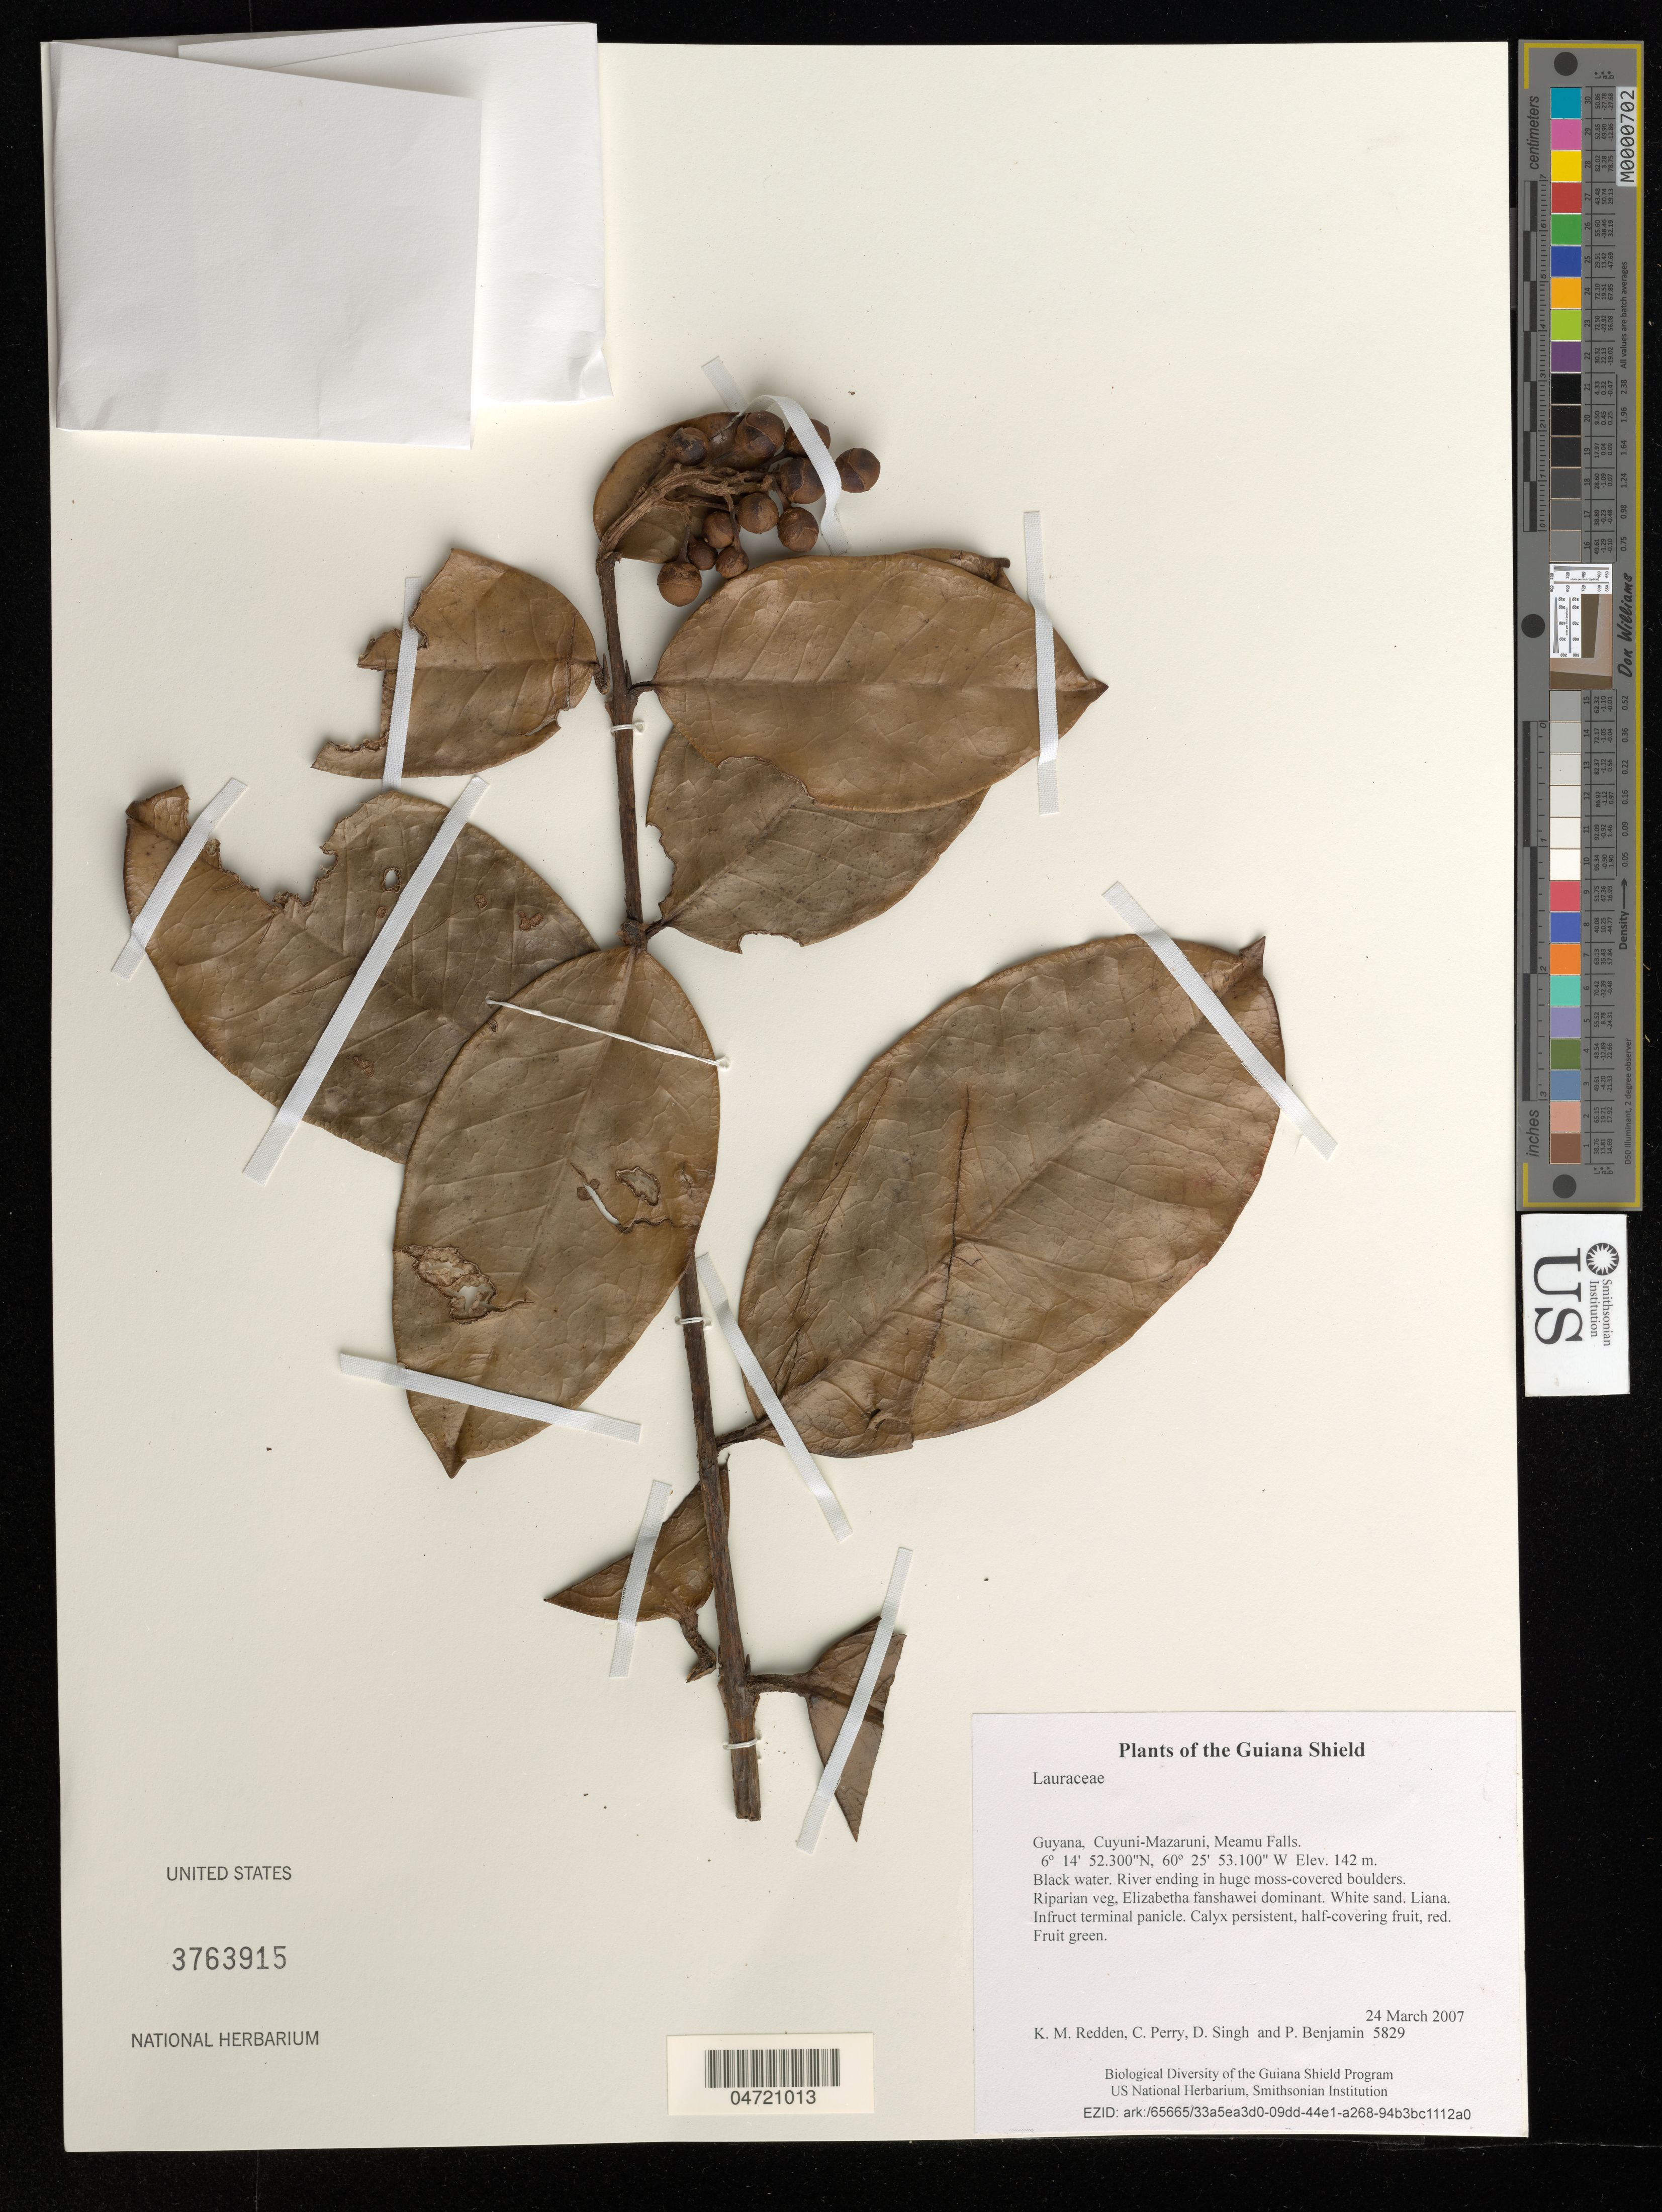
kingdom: Plantae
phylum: Tracheophyta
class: Magnoliopsida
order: Laurales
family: Lauraceae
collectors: K. M. Redden, C. Perry, D. Singh & P. Benjamin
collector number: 5829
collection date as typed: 24 March 2007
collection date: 2007-03-24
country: Guyana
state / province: Cuyuni-Mazaruni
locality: Meamu Falls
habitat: Black water. River ending in huge moss-covered boulders. Riparian veg, Elizabetha fanshawei dominant. White sand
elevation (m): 142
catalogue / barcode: US 3763915